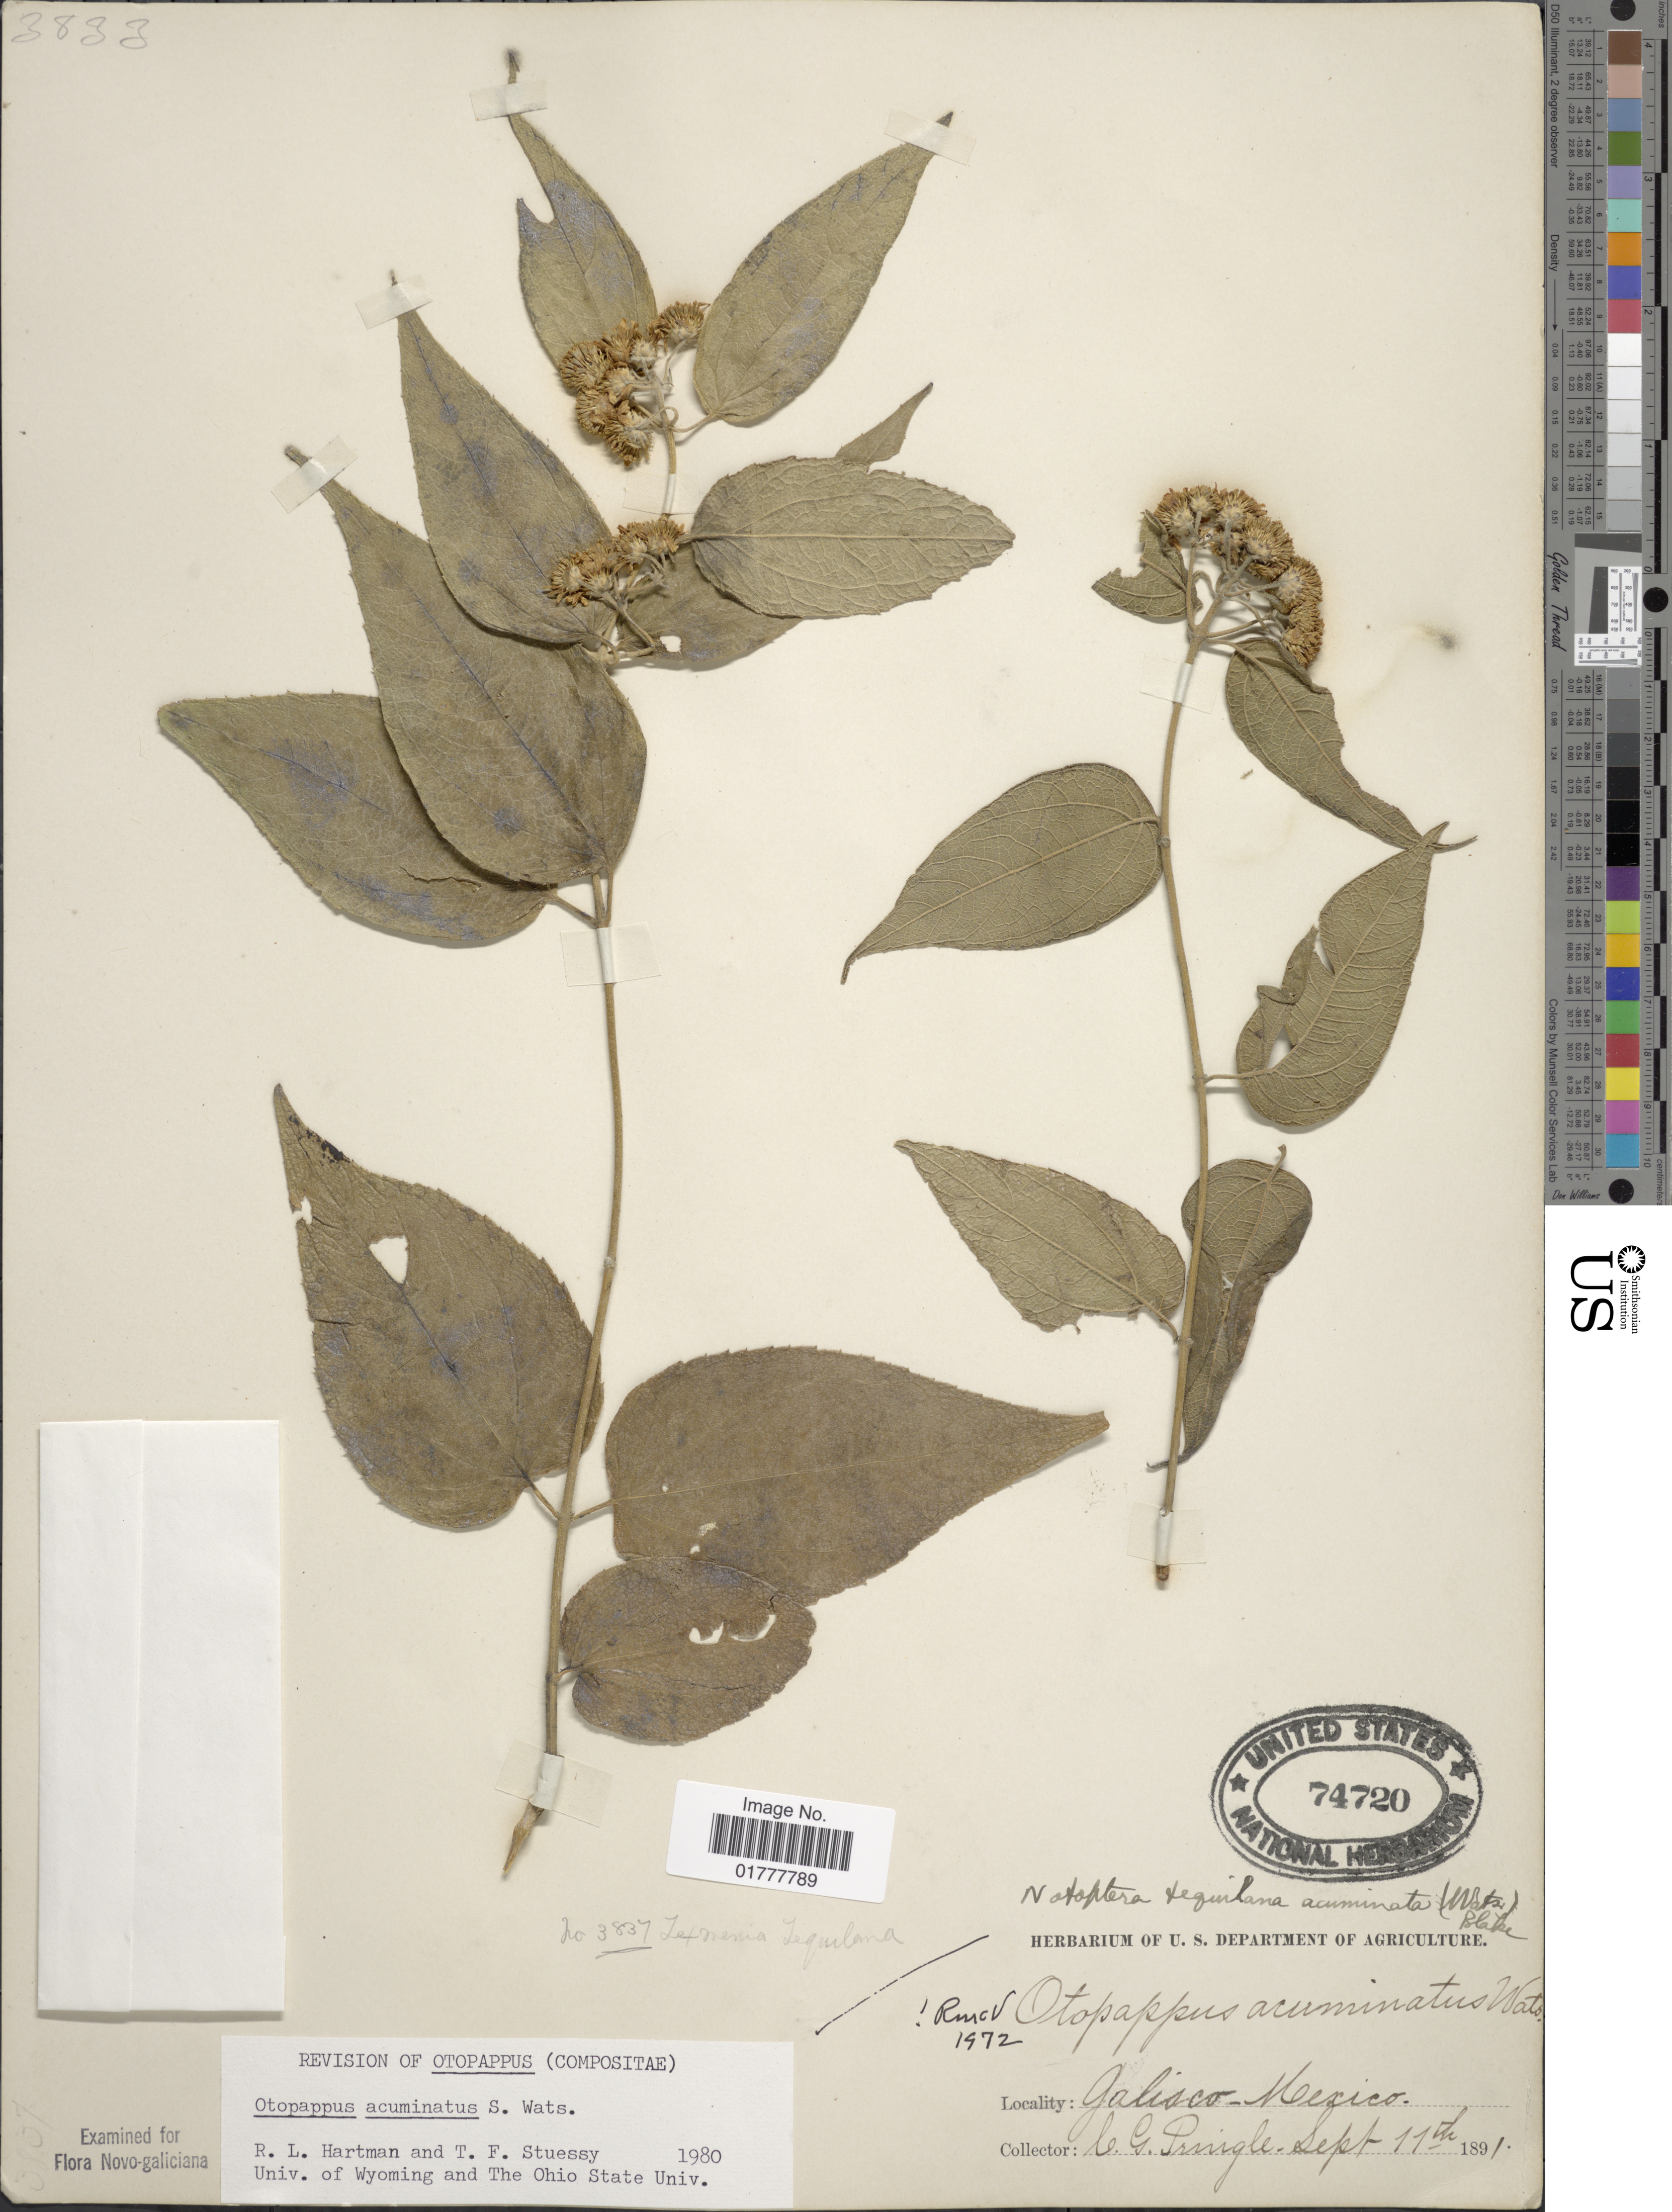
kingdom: Plantae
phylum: Tracheophyta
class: Magnoliopsida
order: Asterales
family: Asteraceae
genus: Otopappus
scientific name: Otopappus acuminatus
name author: S. Watson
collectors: C. G. Pringle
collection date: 1891-09-11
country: Mexico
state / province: Jalisco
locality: Jalisco - Mexico.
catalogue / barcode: US 74720